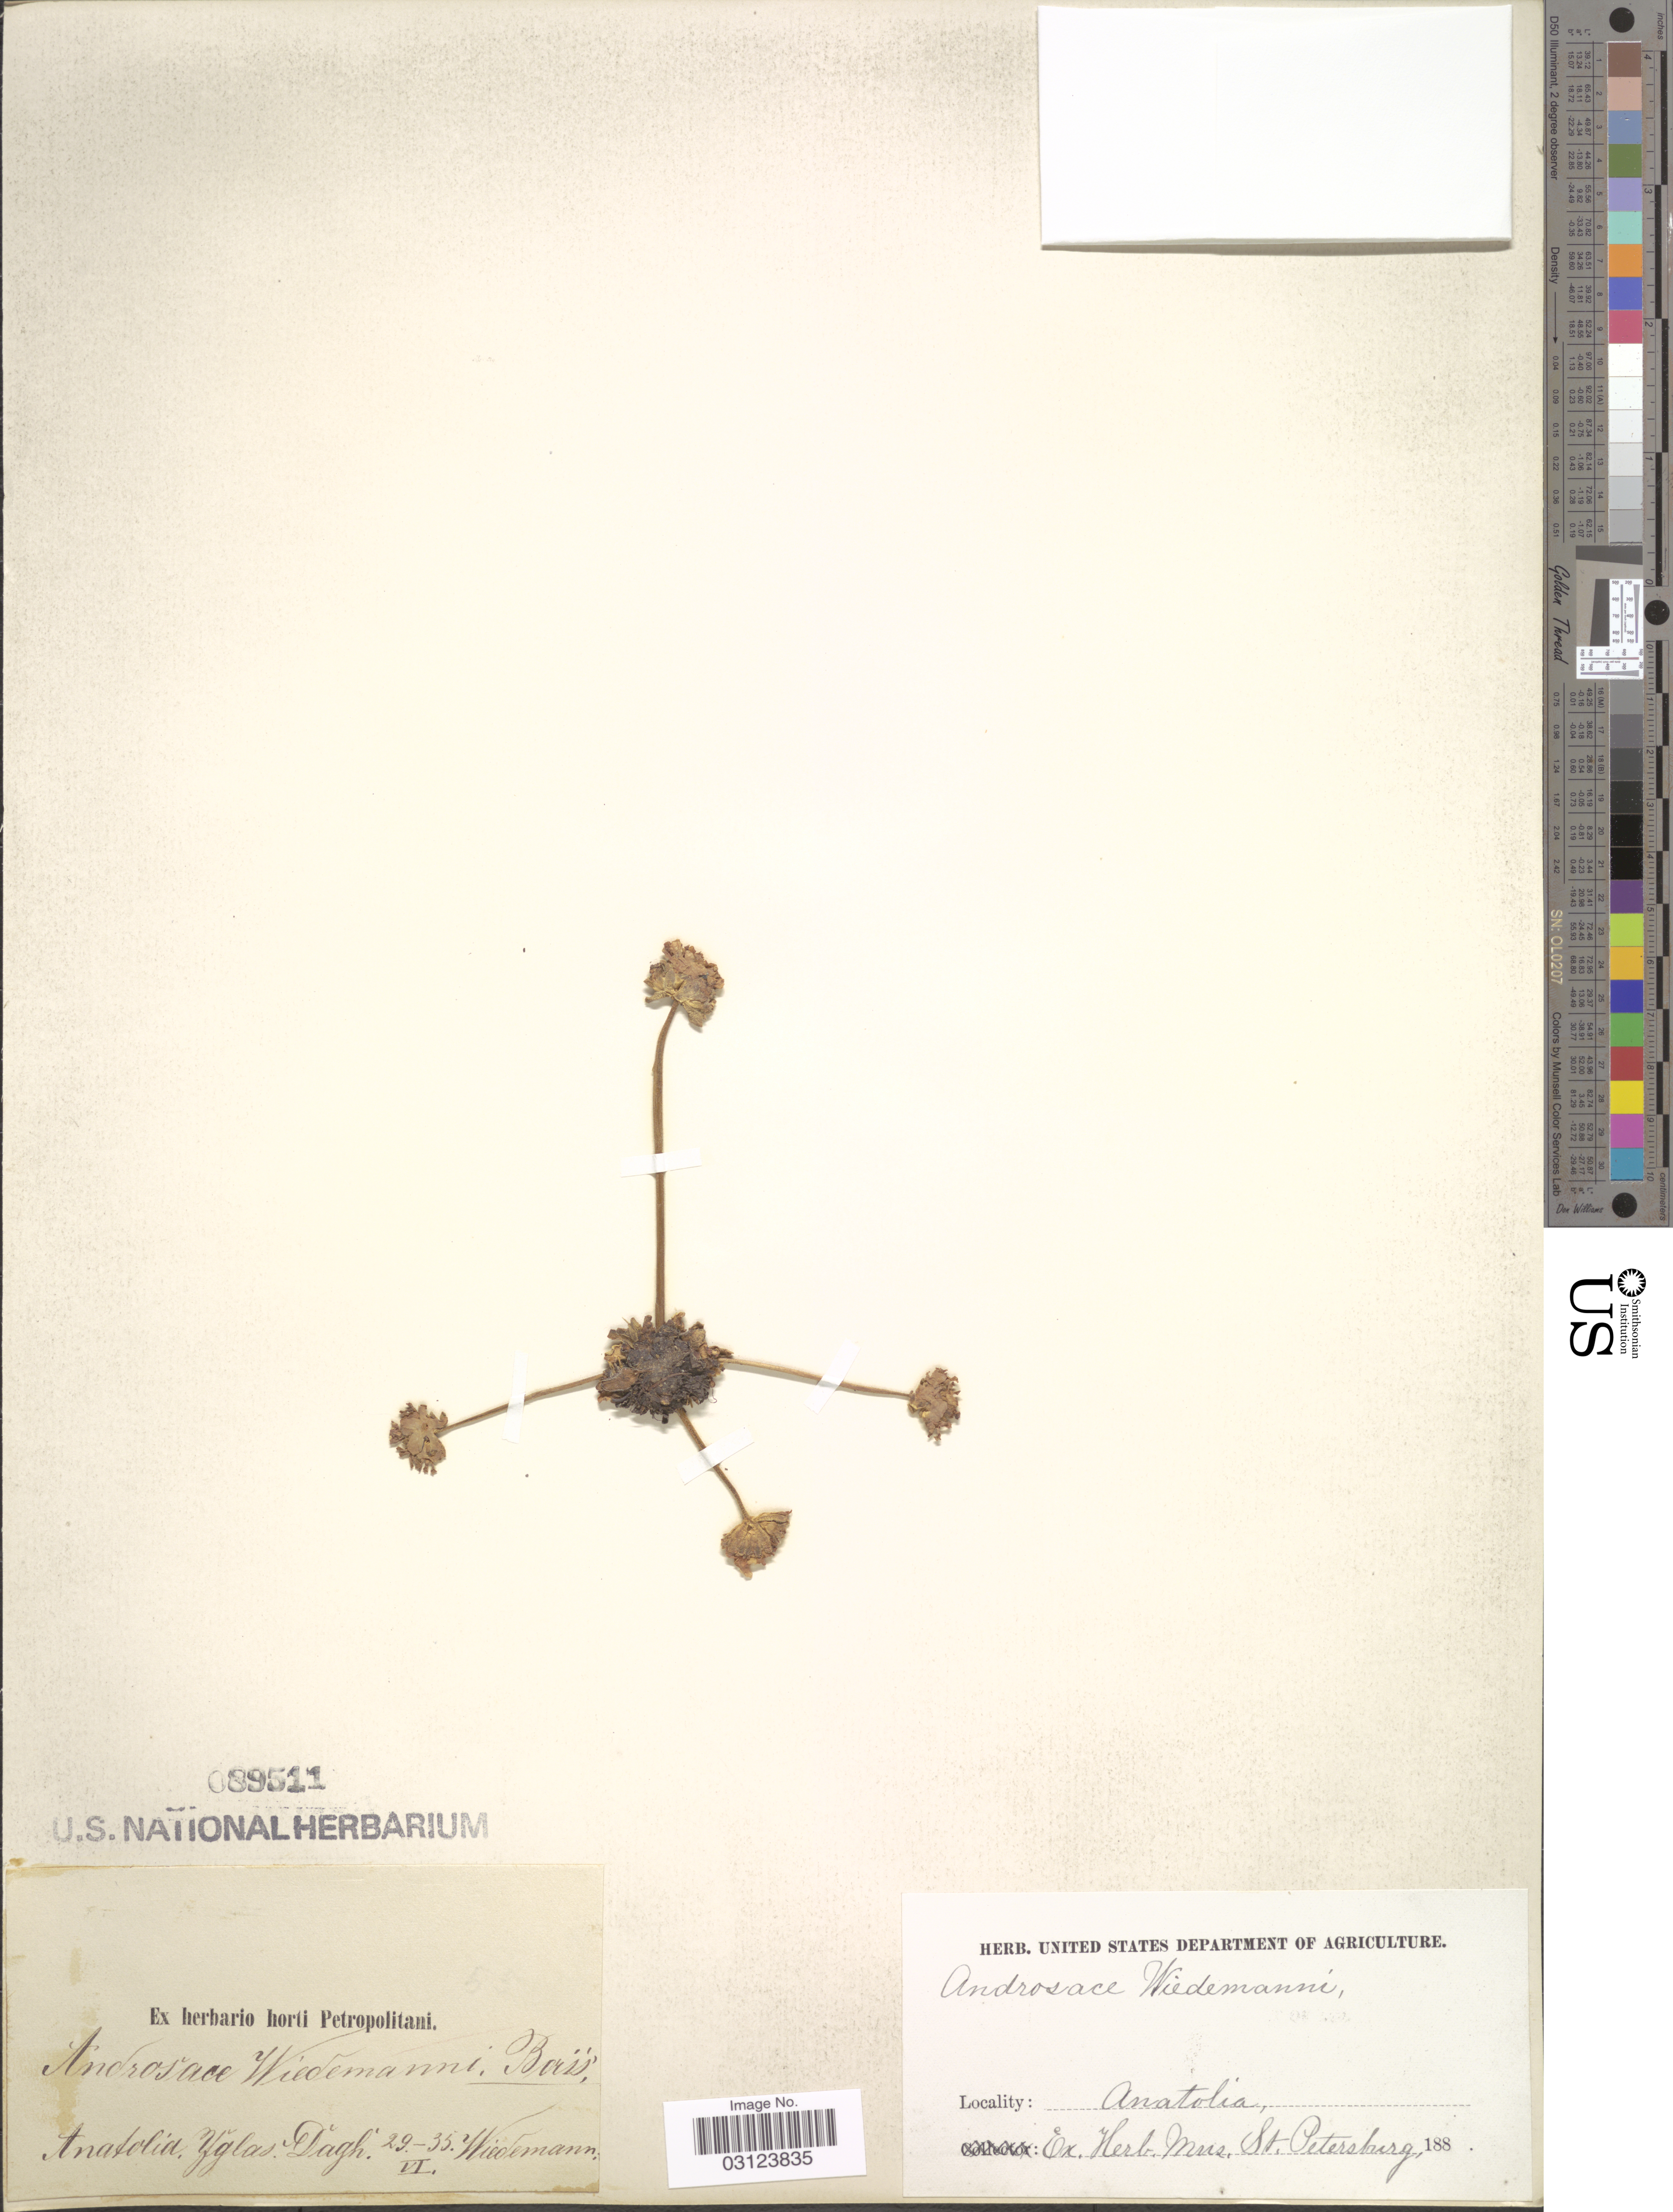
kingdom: Plantae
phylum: Tracheophyta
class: Magnoliopsida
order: Ericales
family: Primulaceae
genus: Androsace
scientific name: Androsace wiedemannii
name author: Boiss.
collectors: -. Wiedermann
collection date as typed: Transcribed d/m/y: 29/6/35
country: Turkey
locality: Anatolia. Yglas Dagh.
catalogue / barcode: US 89511